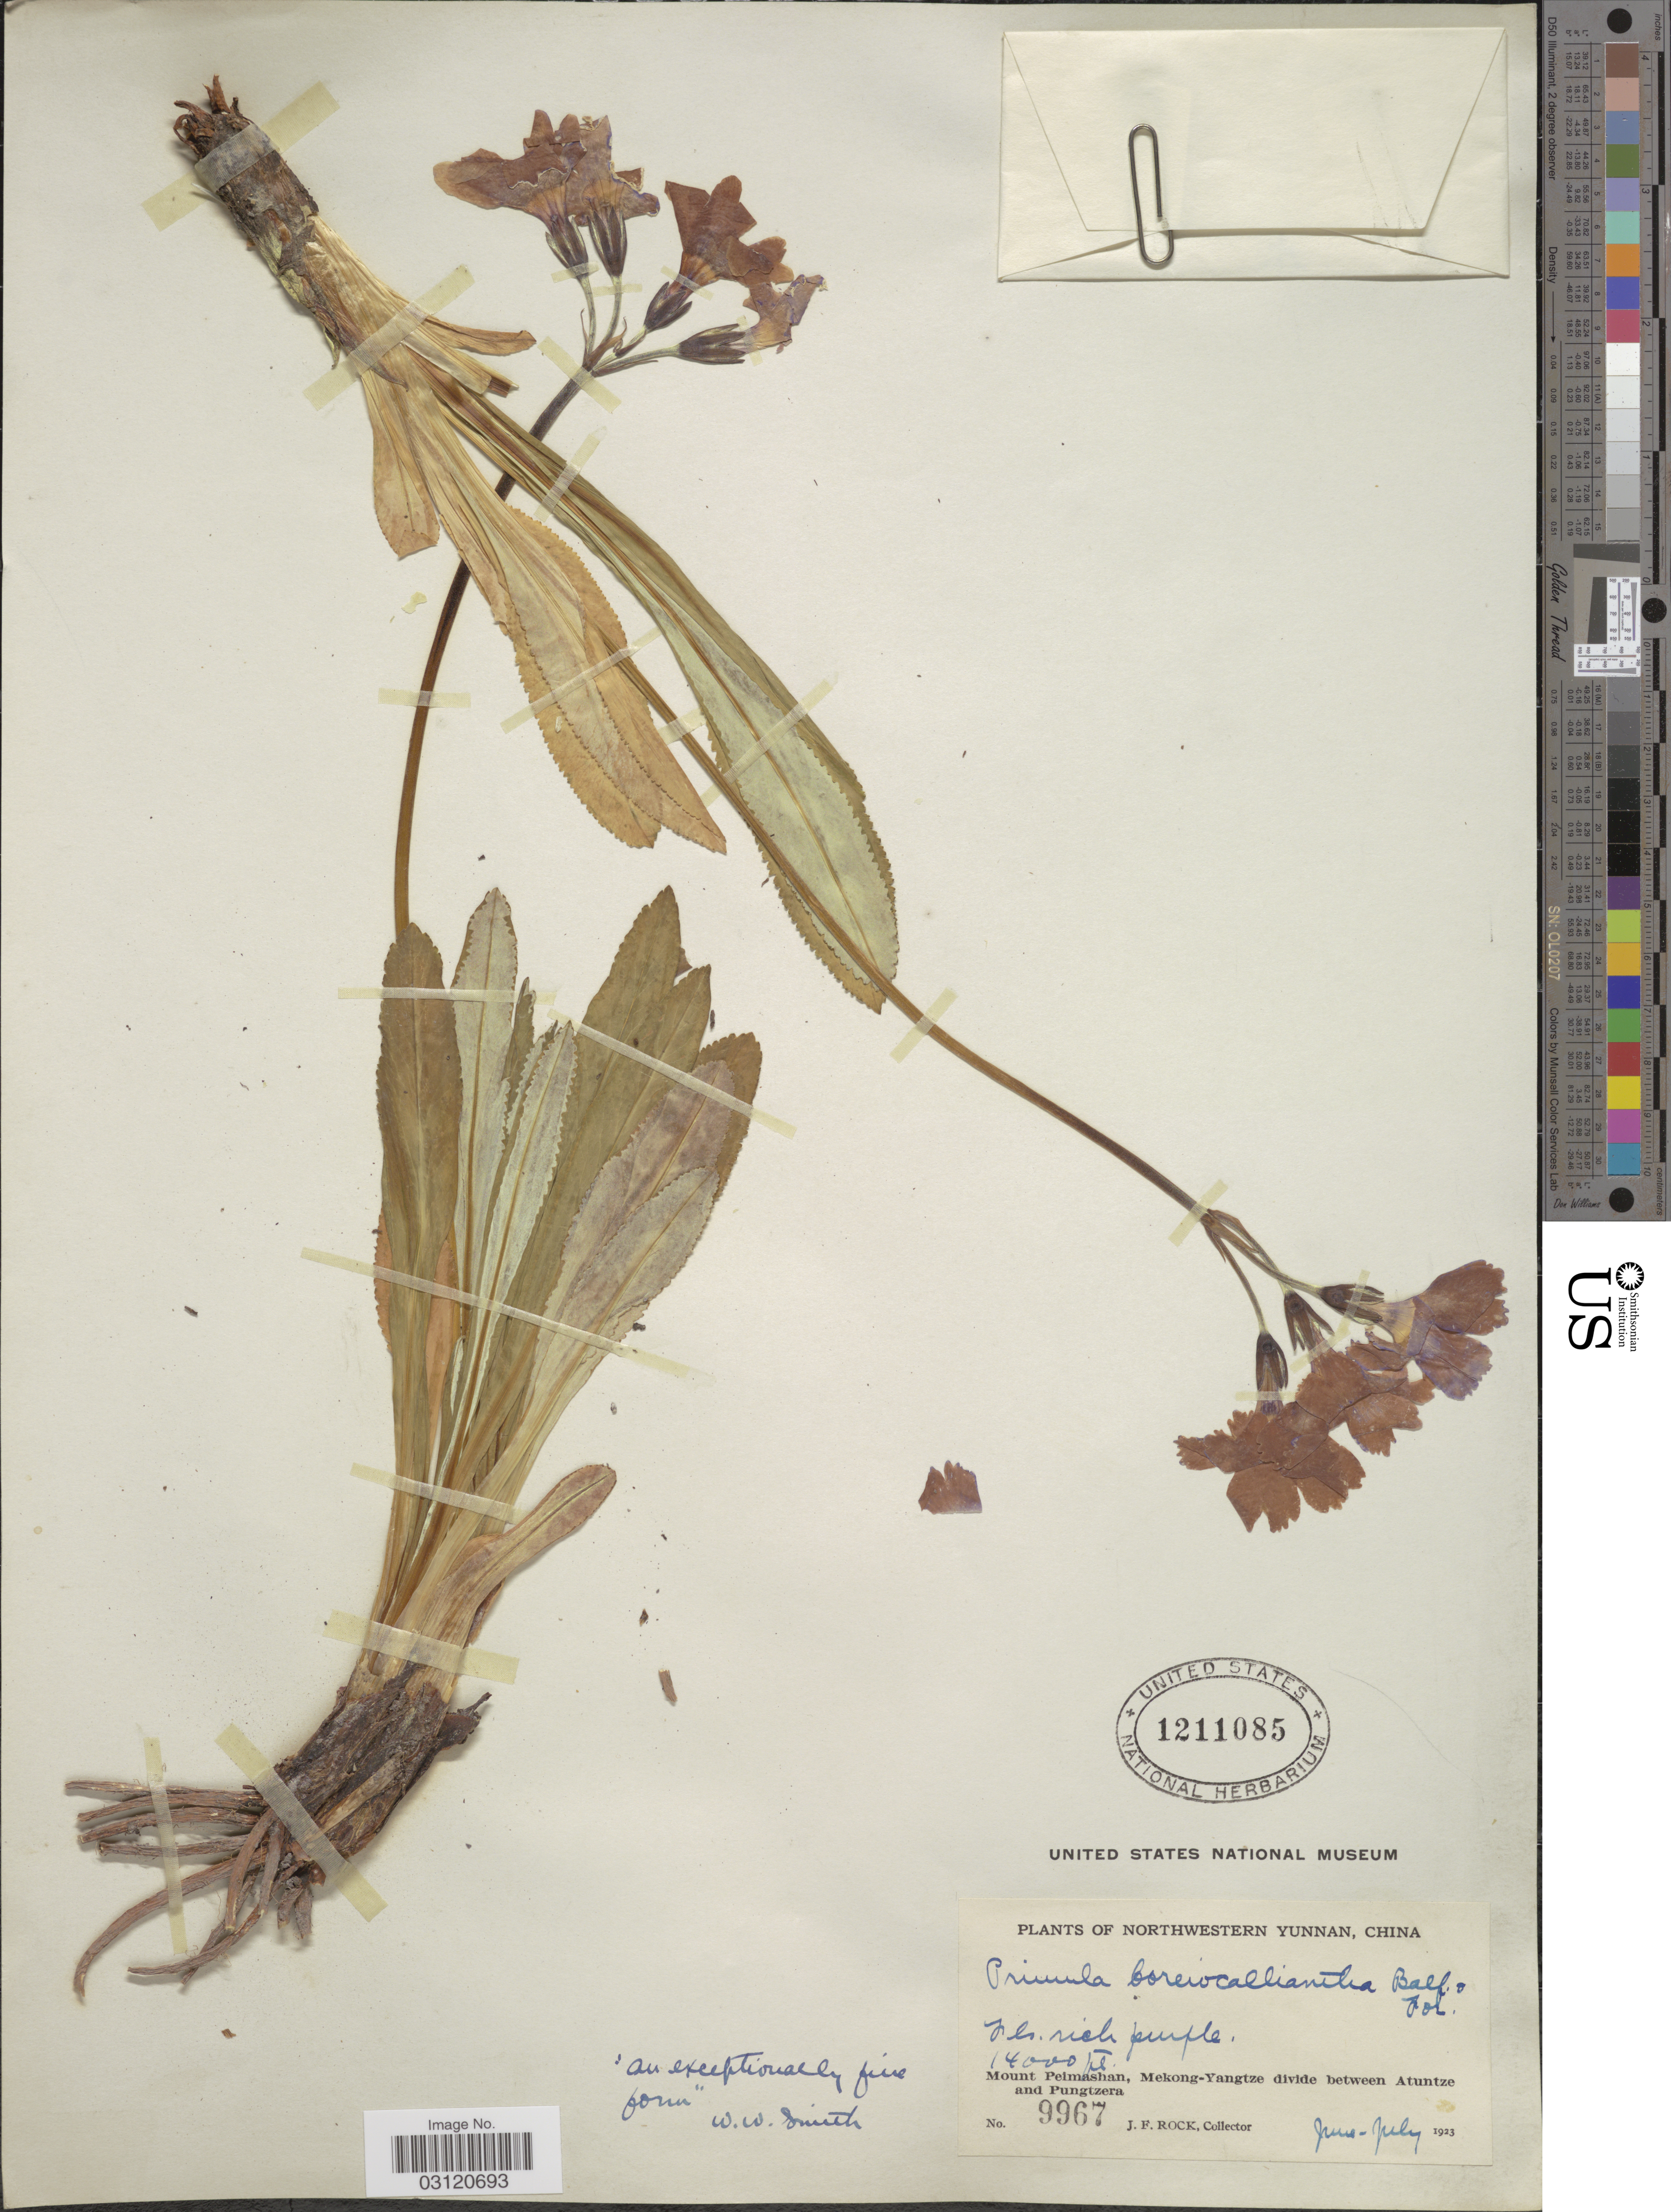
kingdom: Plantae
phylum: Tracheophyta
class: Magnoliopsida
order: Ericales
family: Primulaceae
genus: Primula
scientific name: Primula boreiocalliantha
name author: Balf. f. & Forrest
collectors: J. Rock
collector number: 9967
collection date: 1923-06/1923-07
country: China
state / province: Yunnan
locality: Northwestern Yunnan, Mount Peimashan, Mekong-Yangtze divide between Atuntze and Pungtzera.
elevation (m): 4267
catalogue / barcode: US 1211085